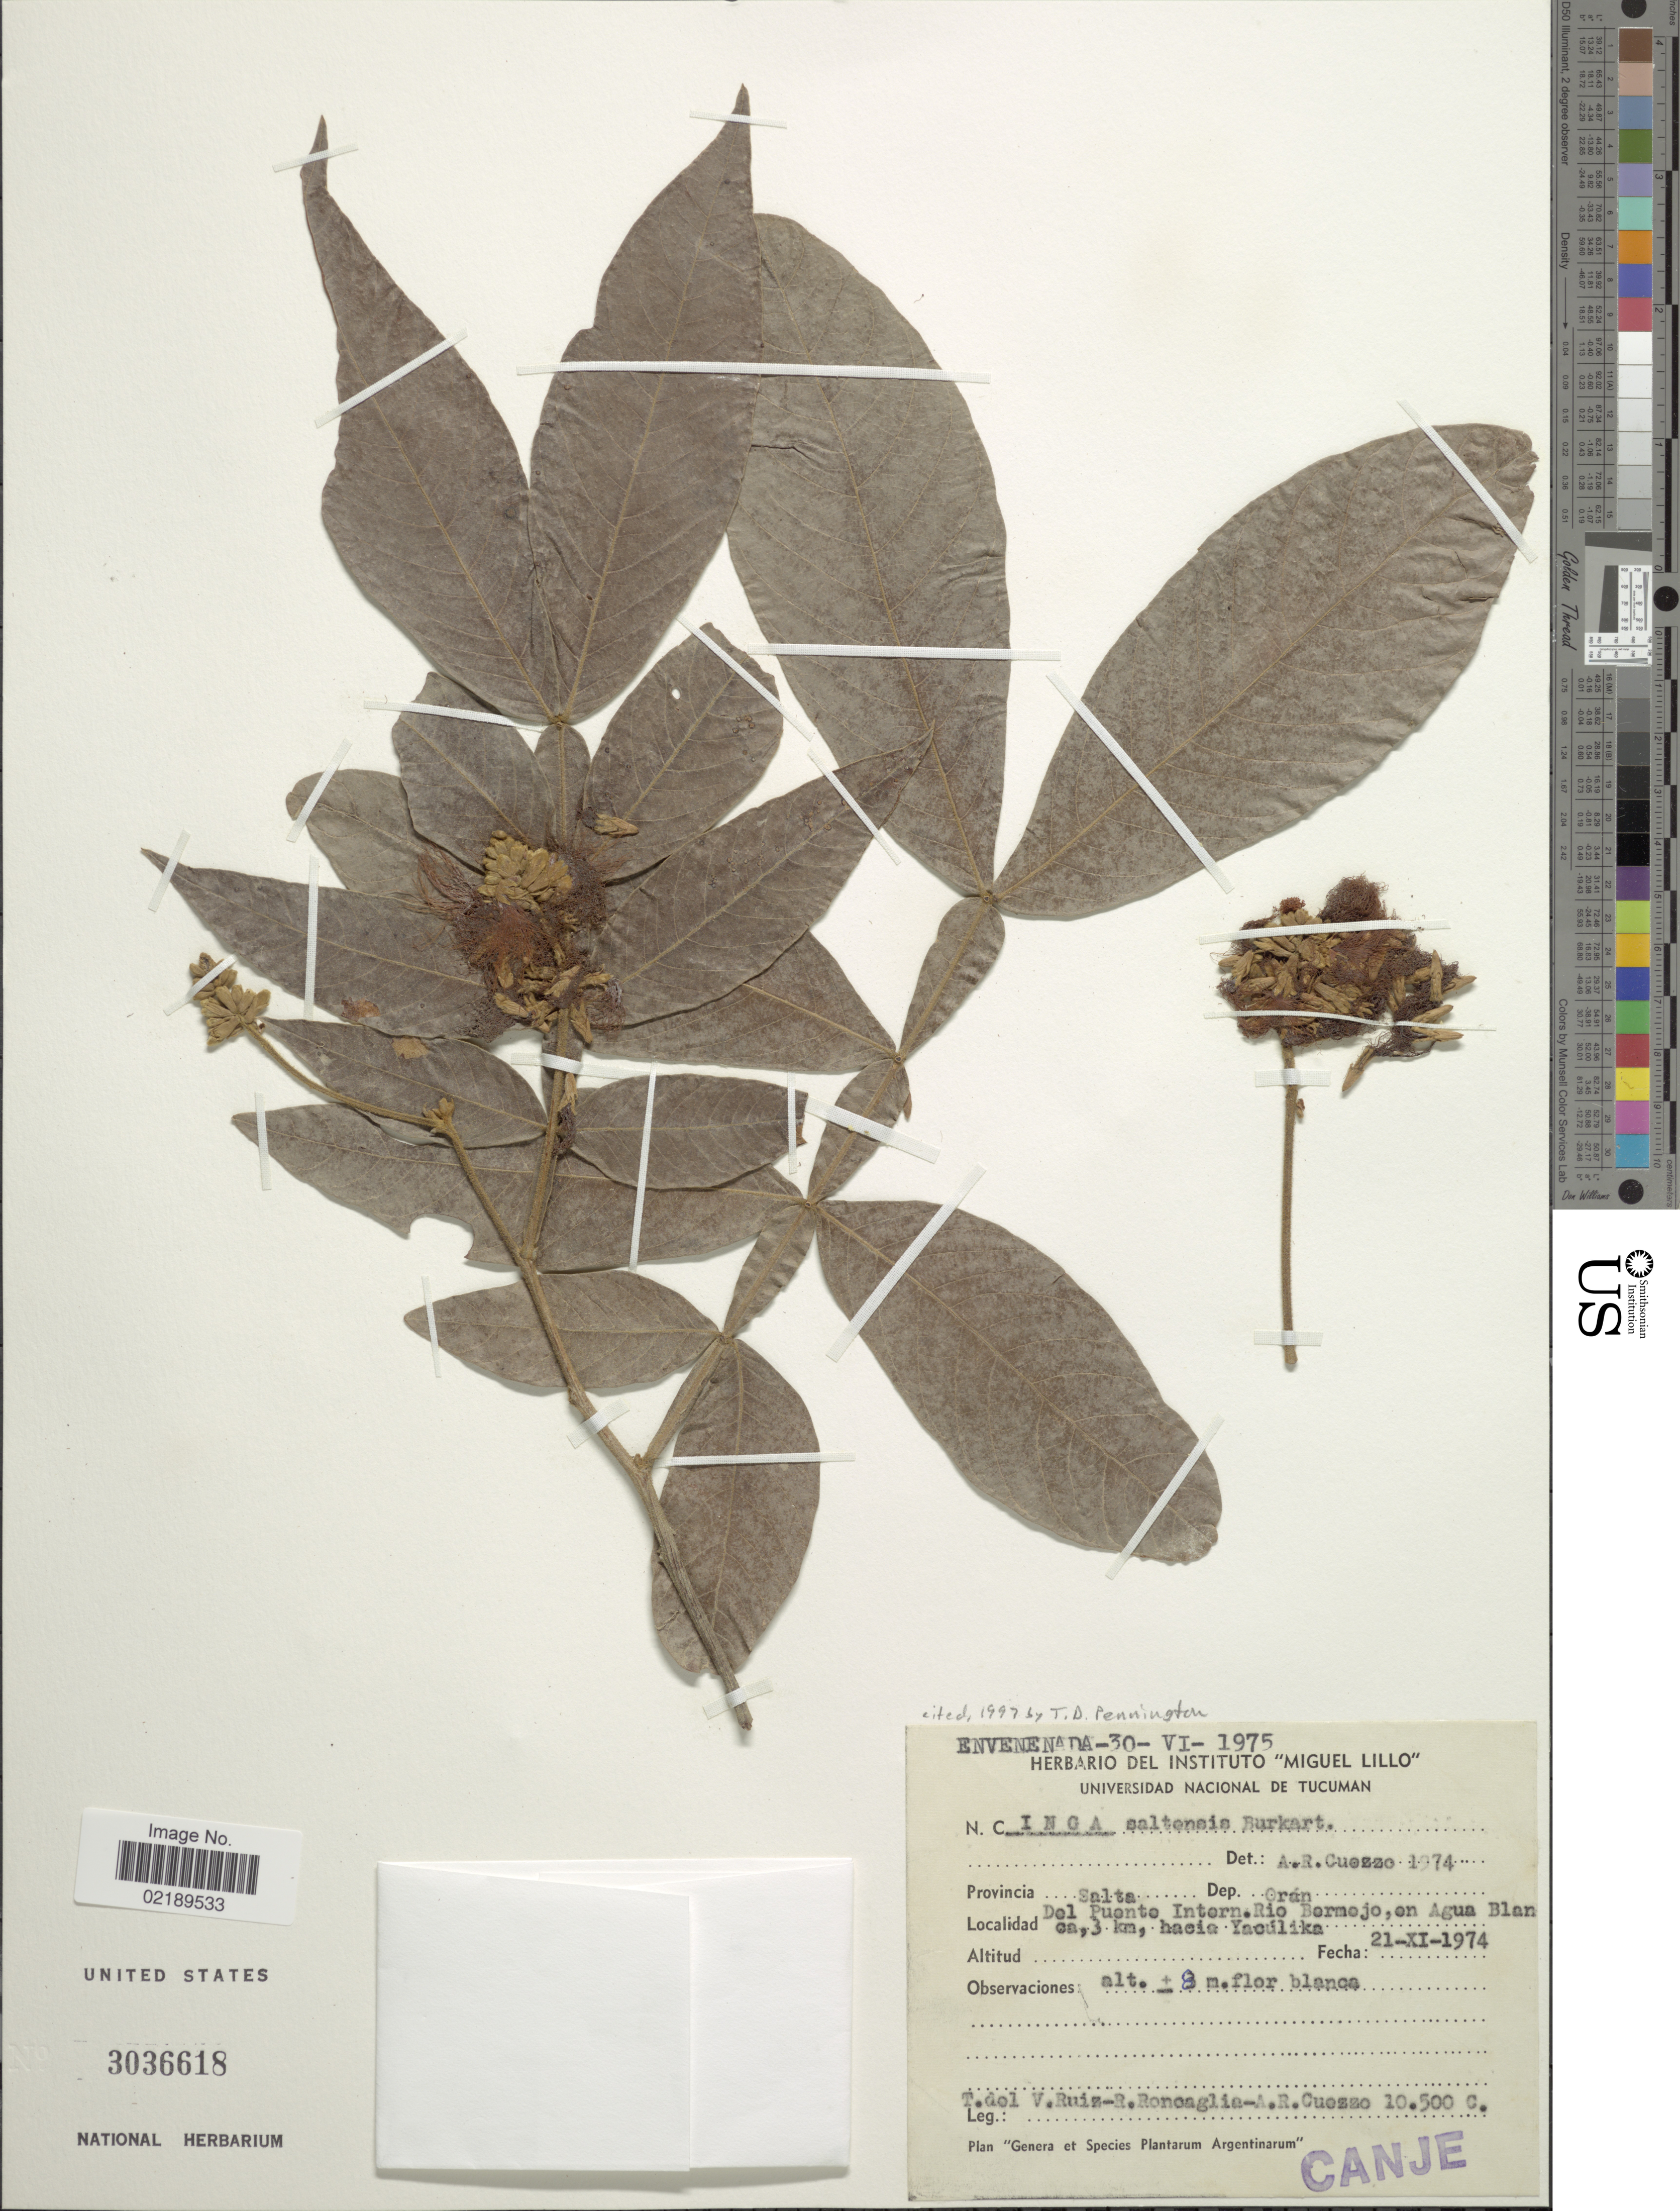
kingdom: Plantae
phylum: Tracheophyta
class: Magnoliopsida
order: Fabales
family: Fabaceae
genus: Inga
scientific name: Inga saltensis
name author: Burkart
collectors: T. Ruiz, R. Ronoaglia & A. Cuezzo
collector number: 10500C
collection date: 1974-11-21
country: Argentina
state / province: Salta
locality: Dep. Oran, Del Puente Intern, Rio Bermejo, en Agua Blanca, 3 km. hacia Yaculika.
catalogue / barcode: US 3036618